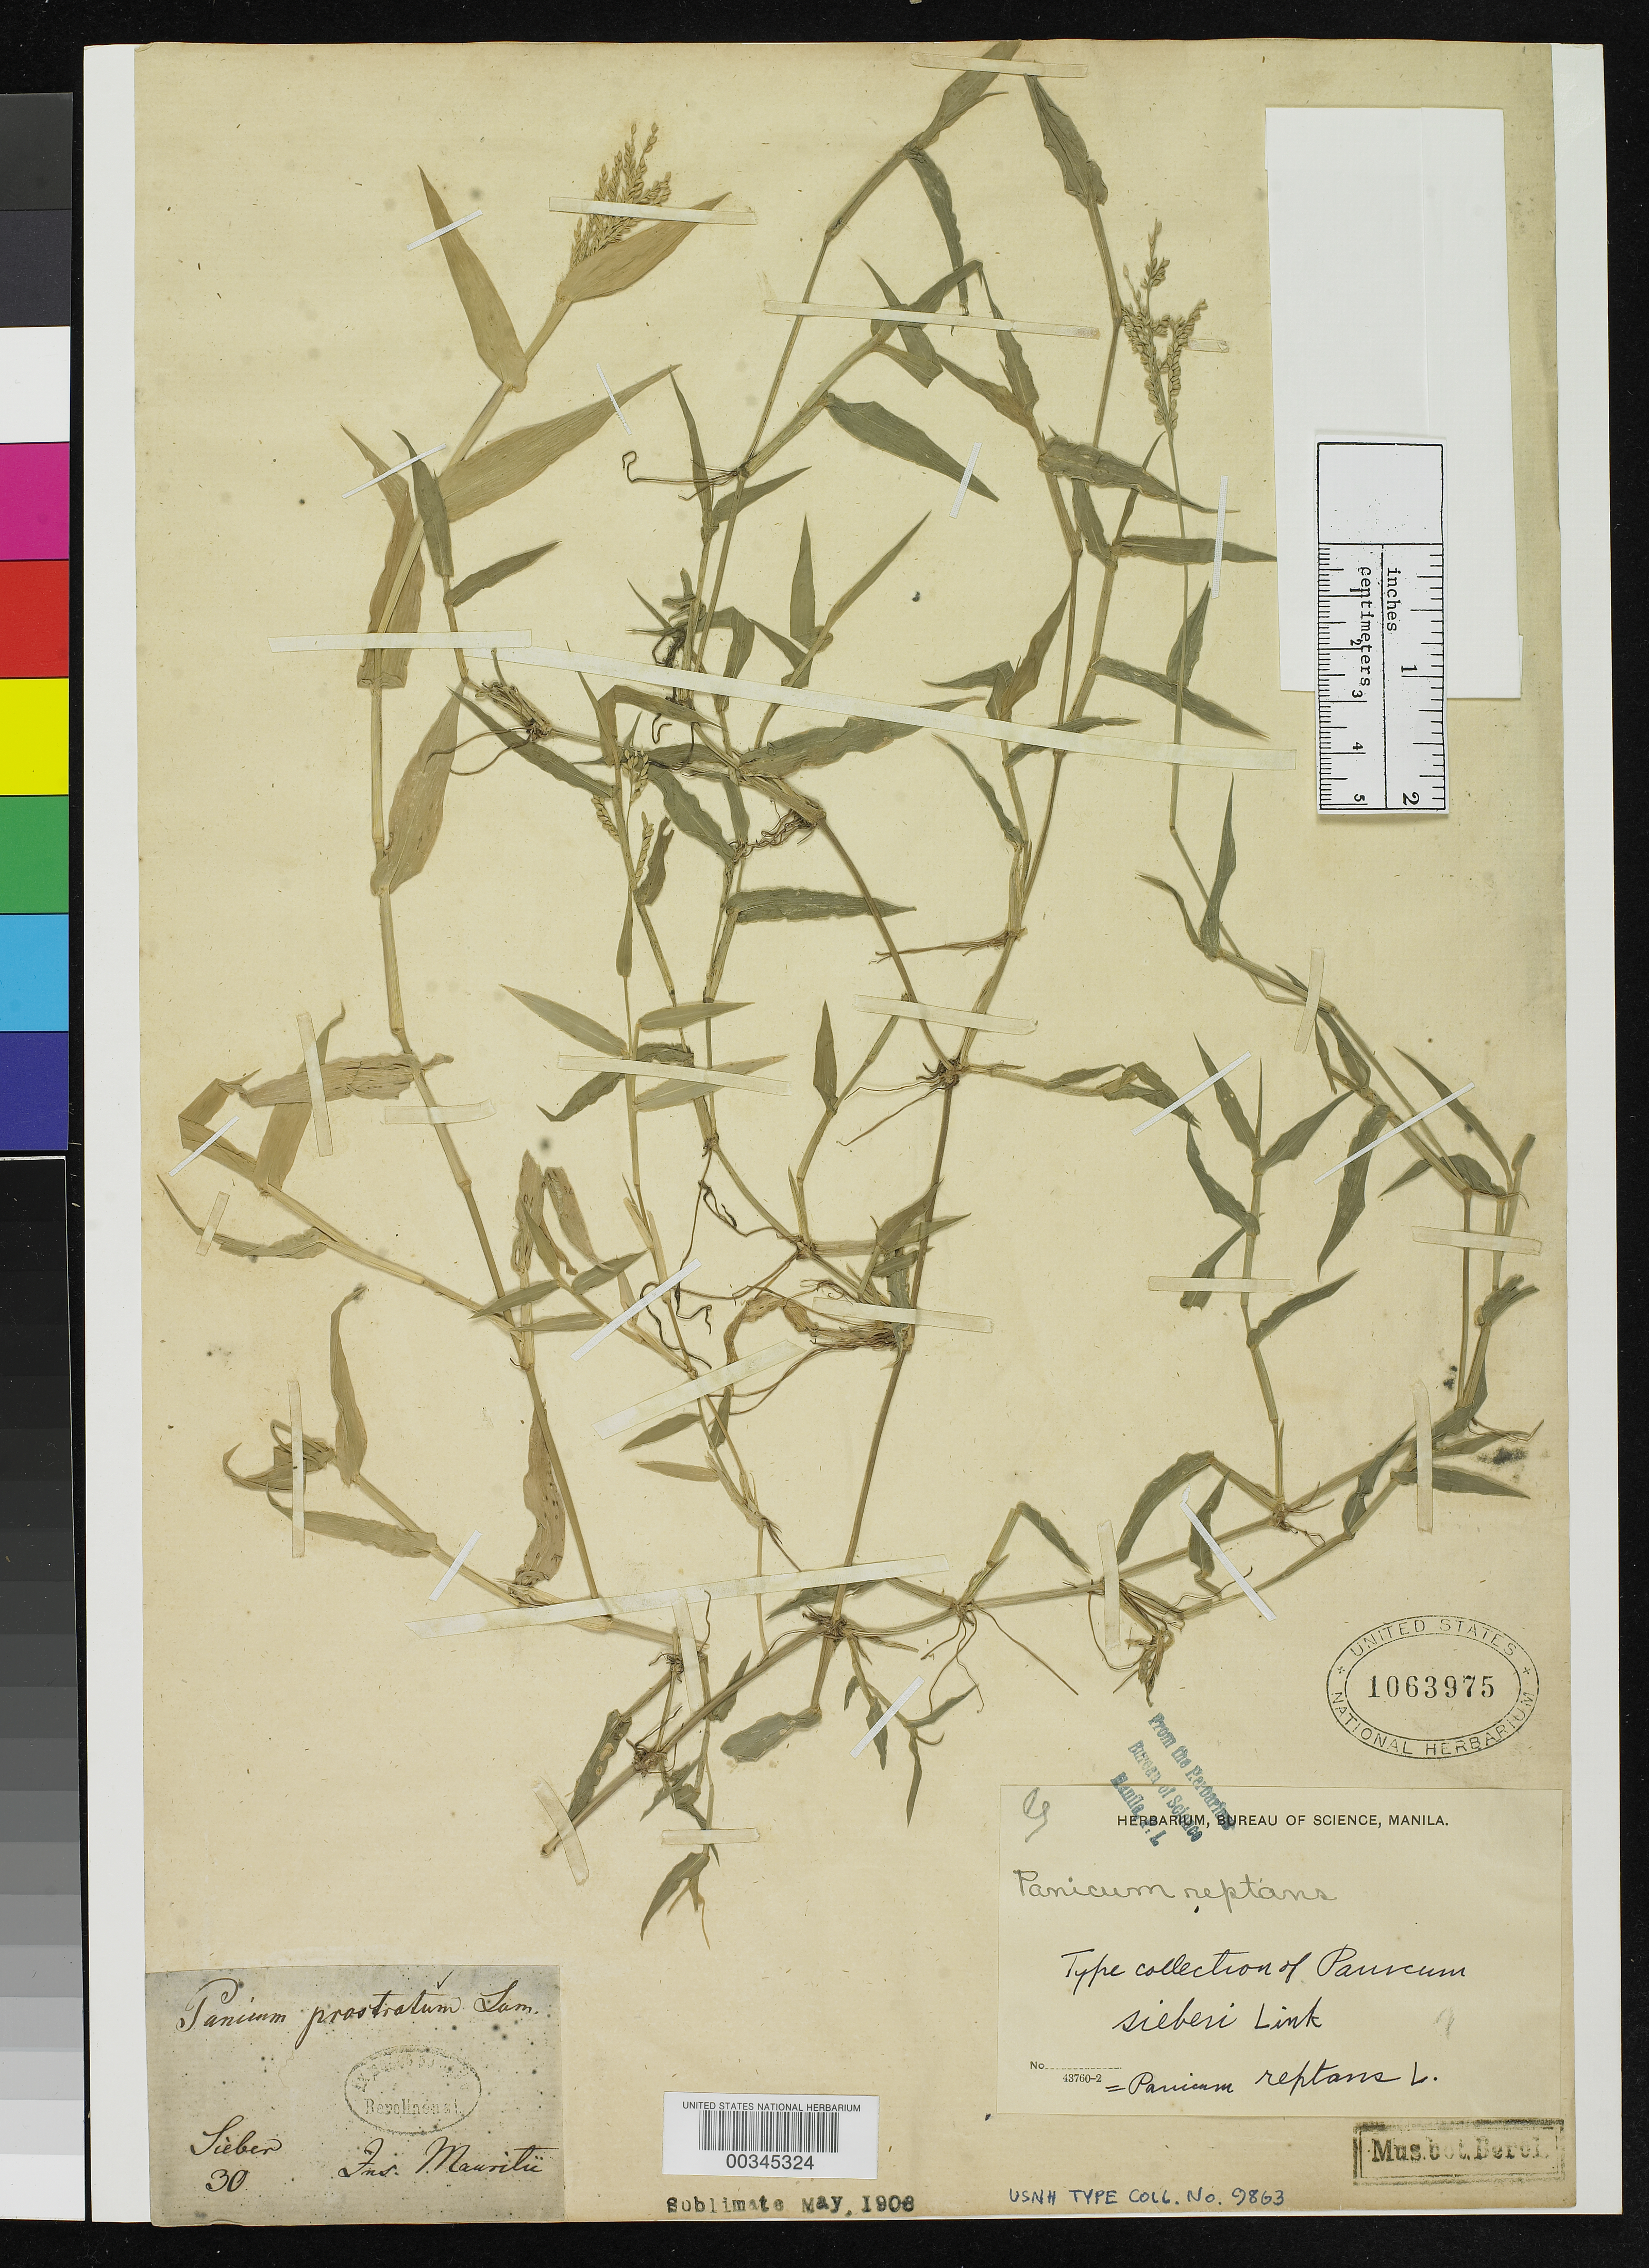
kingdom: Plantae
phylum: Tracheophyta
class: Liliopsida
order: Poales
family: Poaceae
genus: Panicum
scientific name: Panicum sieberi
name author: Link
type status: Type Collection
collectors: F. W. Sieber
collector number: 30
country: Mauritius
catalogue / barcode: US 1063975